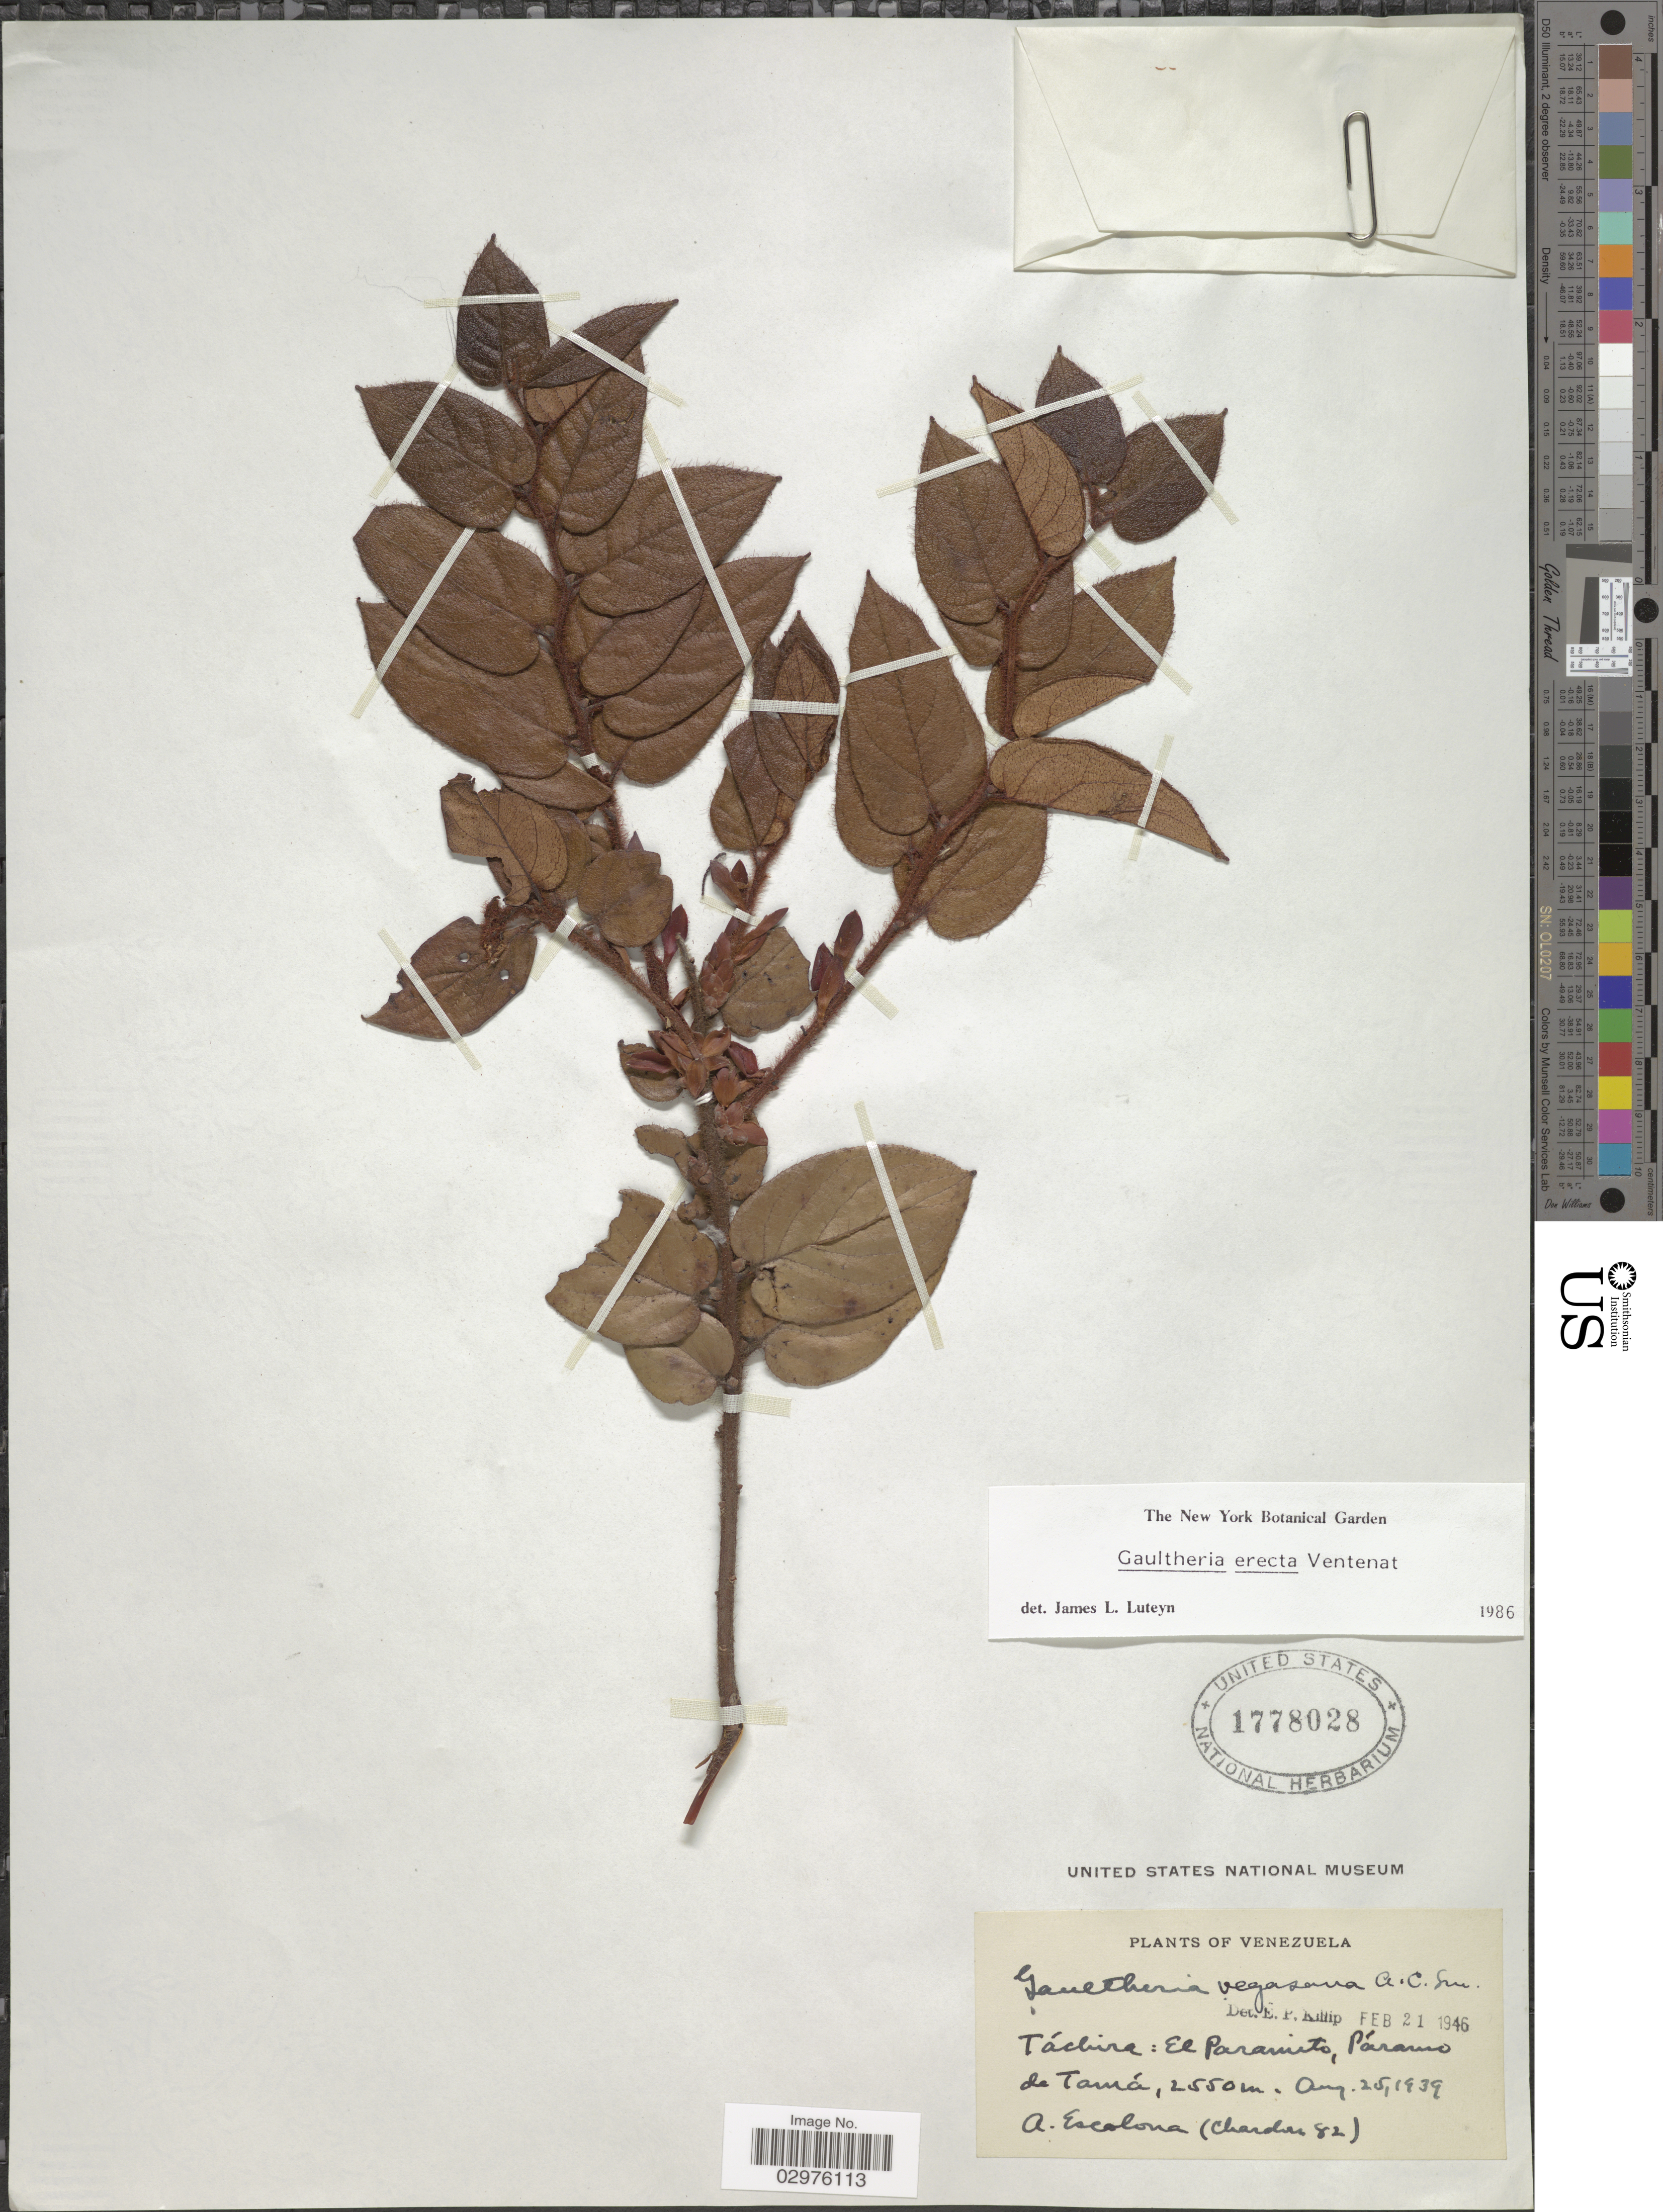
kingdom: Plantae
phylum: Tracheophyta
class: Magnoliopsida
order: Ericales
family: Ericaceae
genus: Gaultheria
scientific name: Gaultheria erecta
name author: Vent.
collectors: A. Escalona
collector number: Chardon 82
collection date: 1939-08-25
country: Venezuela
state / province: Tachira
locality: Táchira: El Paramito, Páramo de Tamá.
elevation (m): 2550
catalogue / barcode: US 1778028